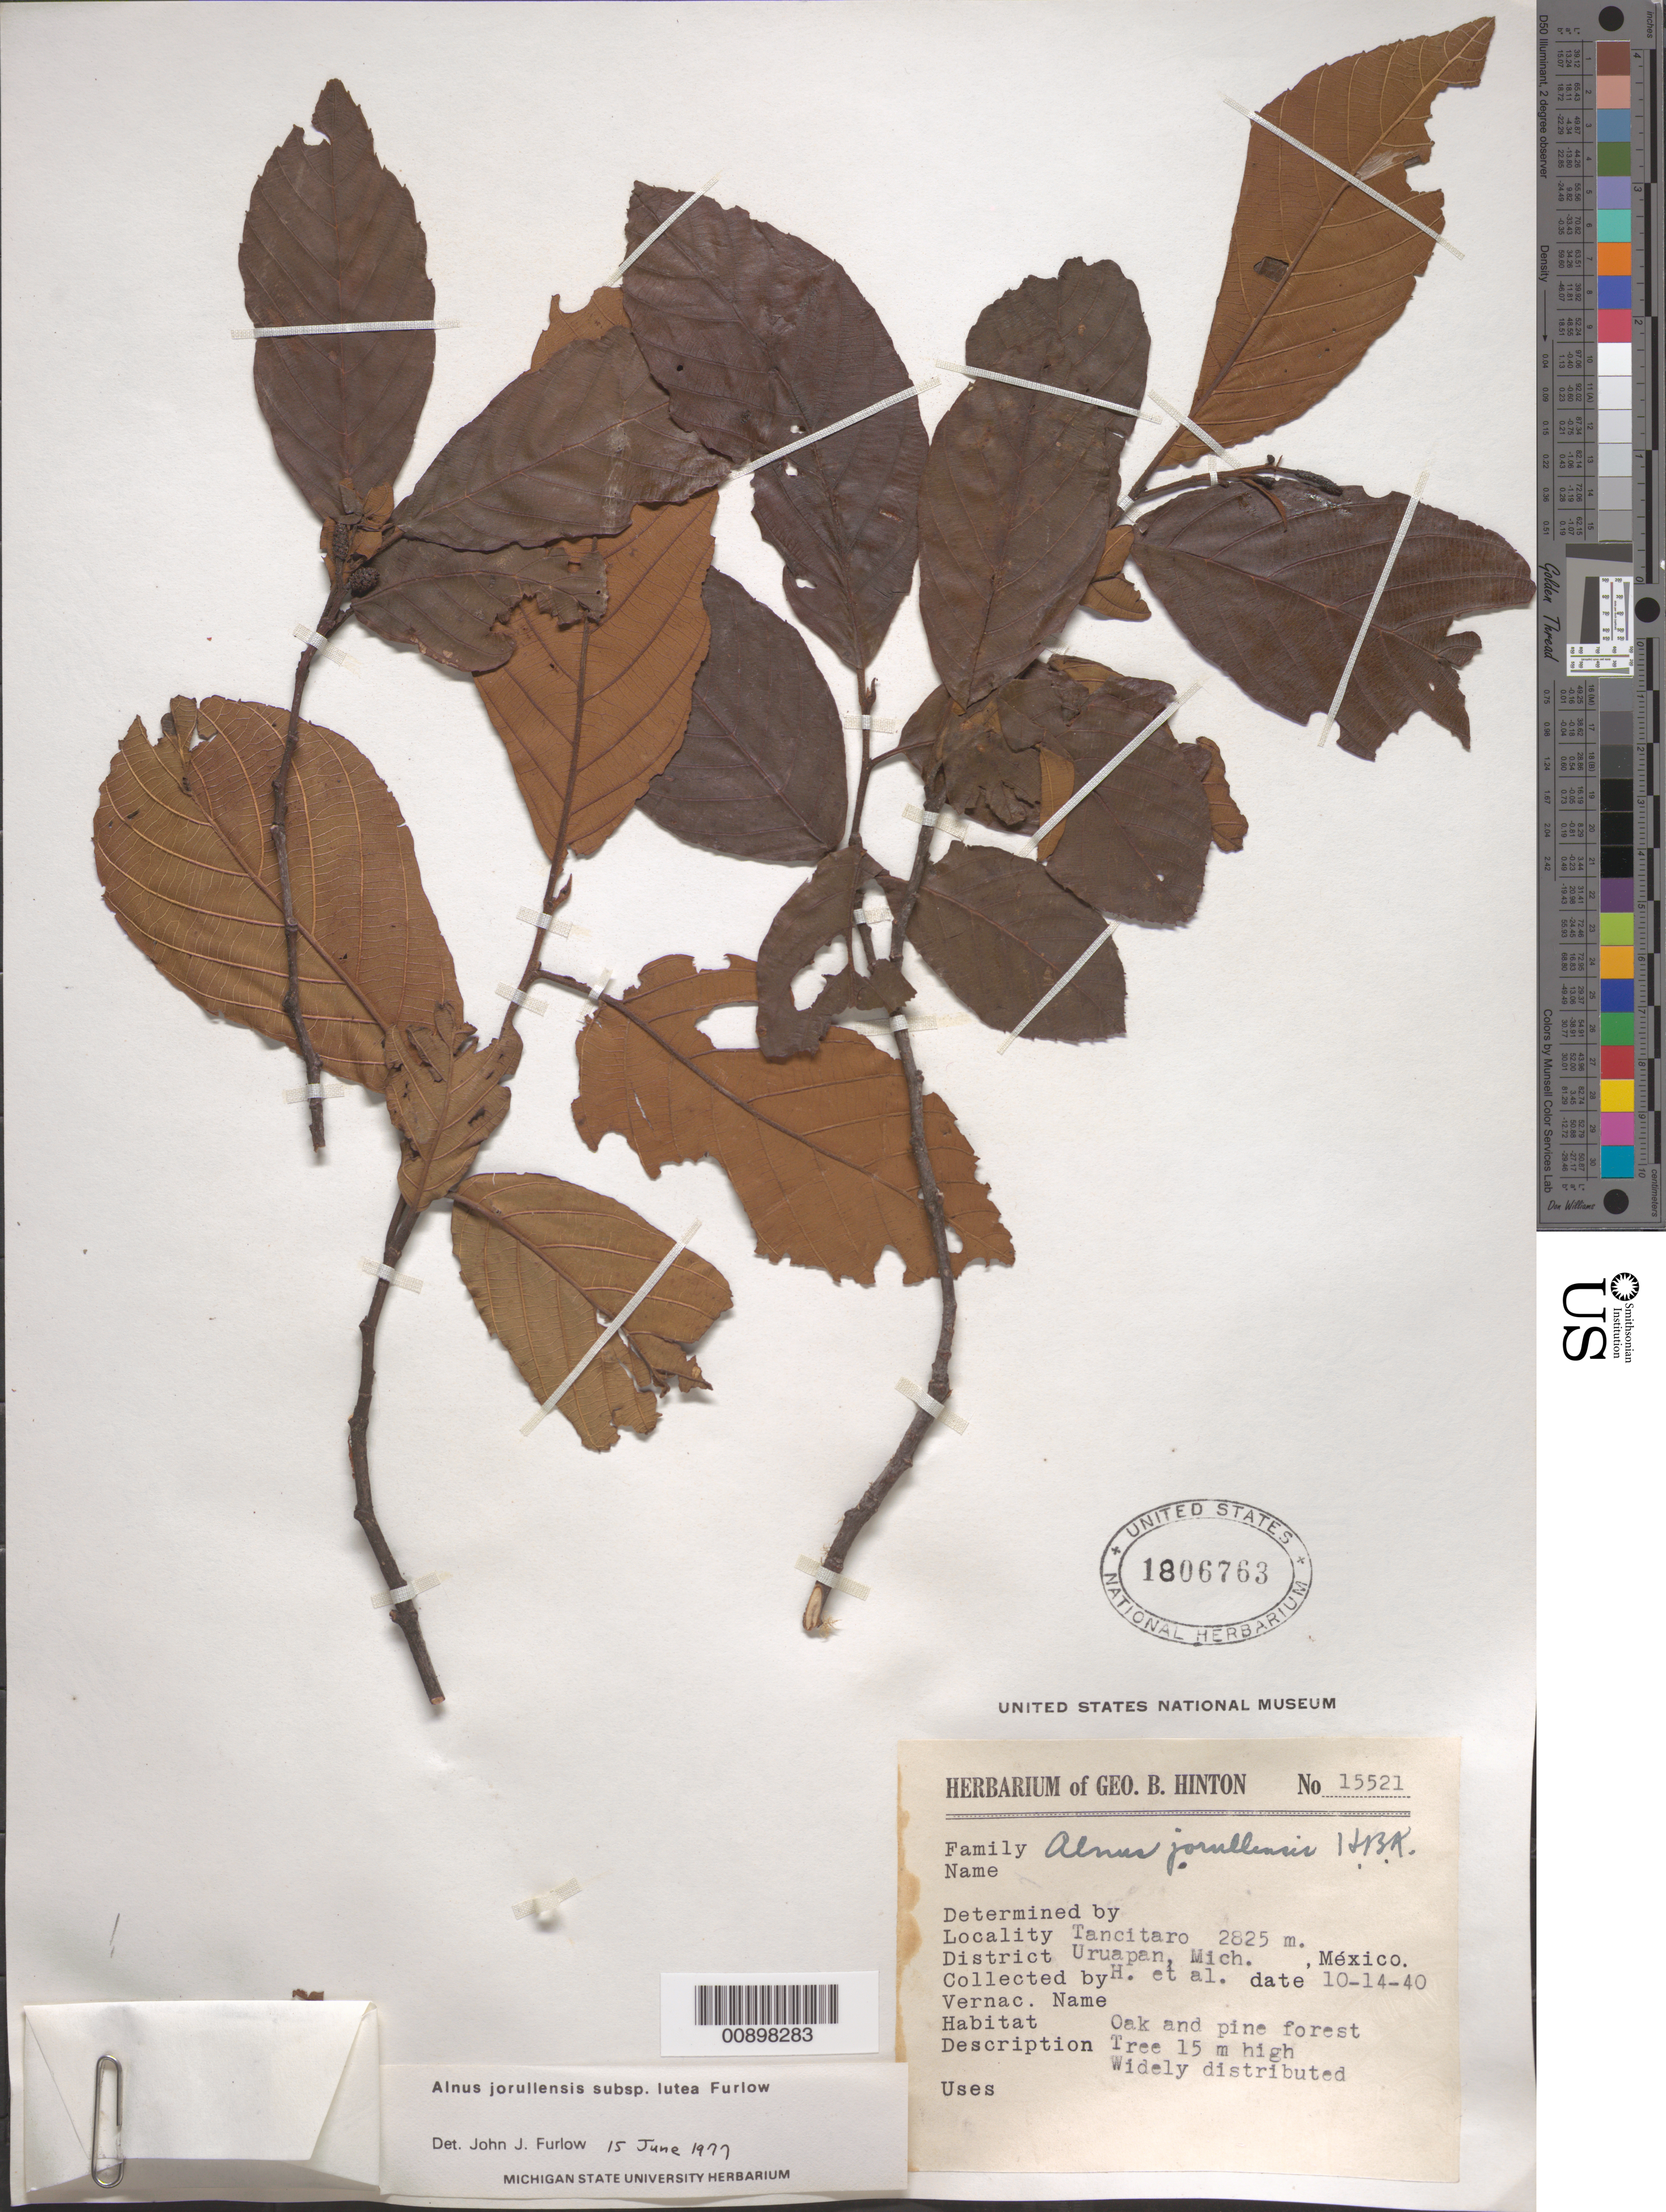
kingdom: Plantae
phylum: Tracheophyta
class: Magnoliopsida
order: Fagales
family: Betulaceae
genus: Alnus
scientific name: Alnus jorullensis subsp. lutea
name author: Furlow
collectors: G. B. Hinton & et al.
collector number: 15521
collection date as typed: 14 Oct 1940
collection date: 1940-10-14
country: Mexico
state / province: Michoacán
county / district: Uruapan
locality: Tancitaro, District Uruapan, Michoacán.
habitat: Oak and pine forest.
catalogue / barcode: US 1806763